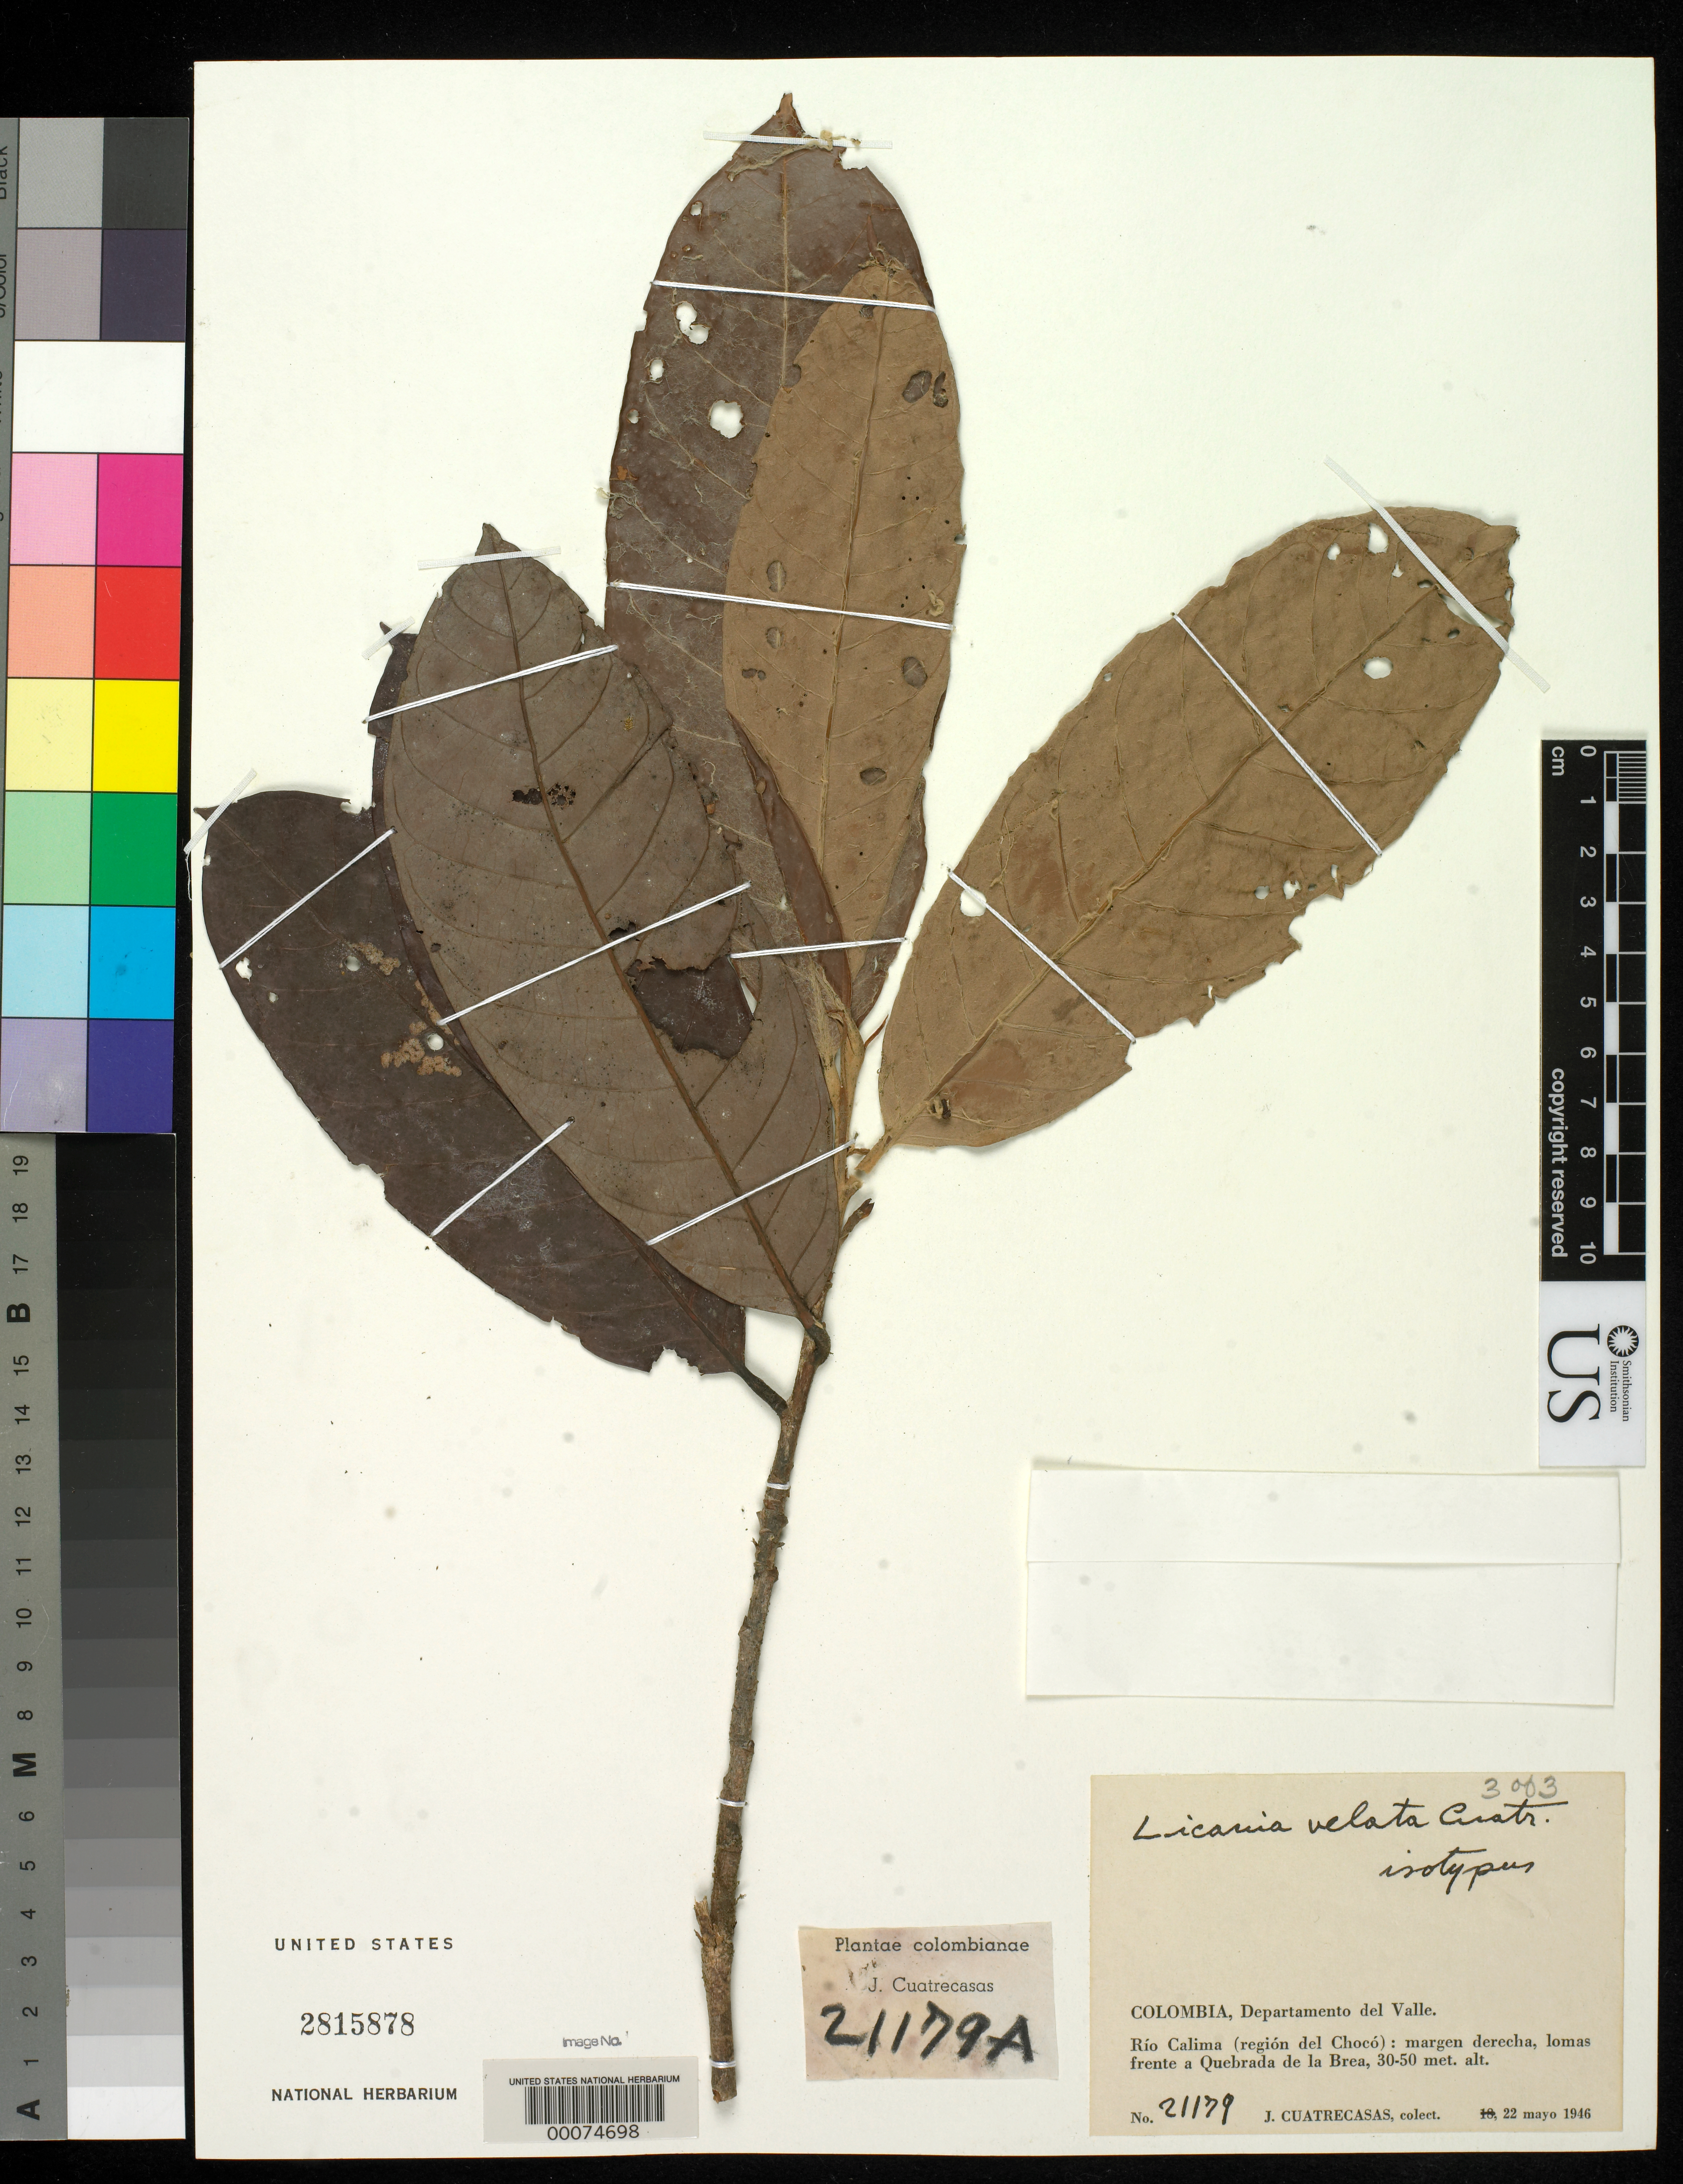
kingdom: Plantae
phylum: Tracheophyta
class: Magnoliopsida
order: Malpighiales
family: Chrysobalanaceae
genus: Licania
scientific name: Licania velata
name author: Cuatrec.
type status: Isotype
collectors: J. Cuatrecasas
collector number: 21179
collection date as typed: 22 May 1946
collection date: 1946-05-22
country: Colombia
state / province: Valle del Cauca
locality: Rio Calima, Quebrada de La Brea.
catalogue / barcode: US 2815878